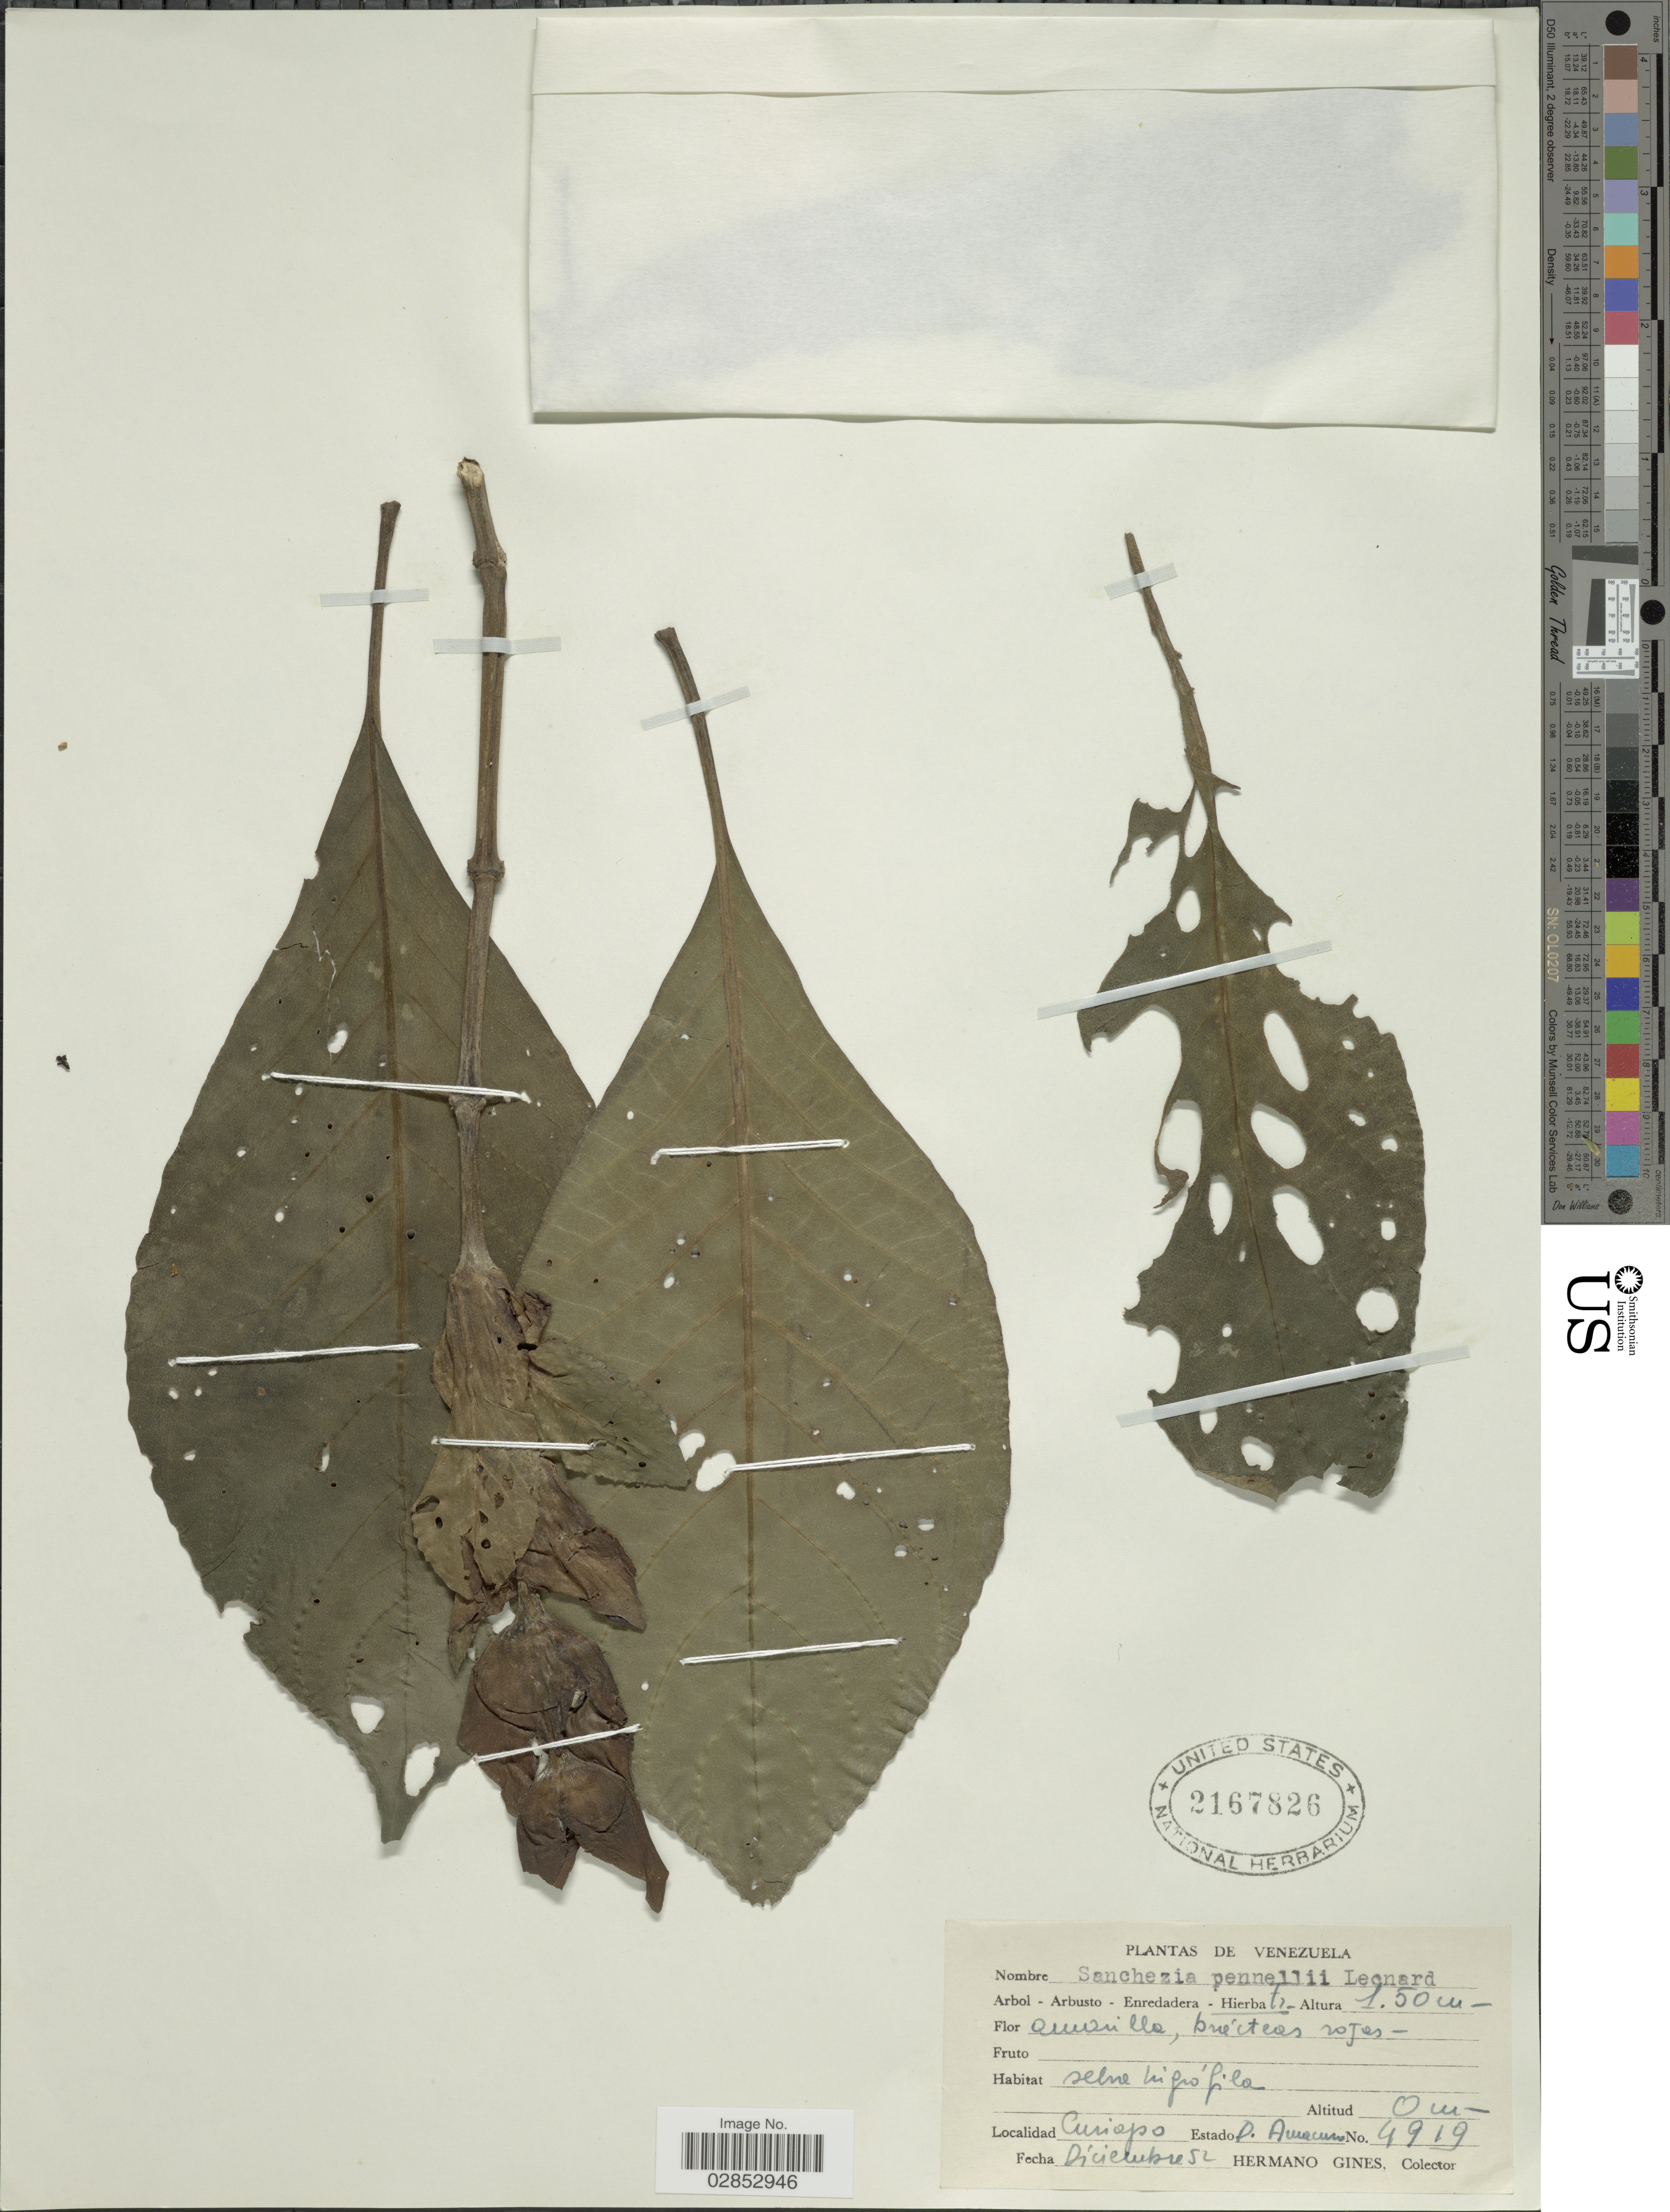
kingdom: Plantae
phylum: Tracheophyta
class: Magnoliopsida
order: Lamiales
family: Acanthaceae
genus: Sanchezia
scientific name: Sanchezia macrocnemis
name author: (Nees) Wassh.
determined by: Azevedo, Igor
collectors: Bro. Gines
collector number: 4919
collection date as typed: Transcribed d/m/y: /12/52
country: Venezuela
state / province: Delta Amacuro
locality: Curiapo.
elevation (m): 0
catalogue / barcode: US 2167826